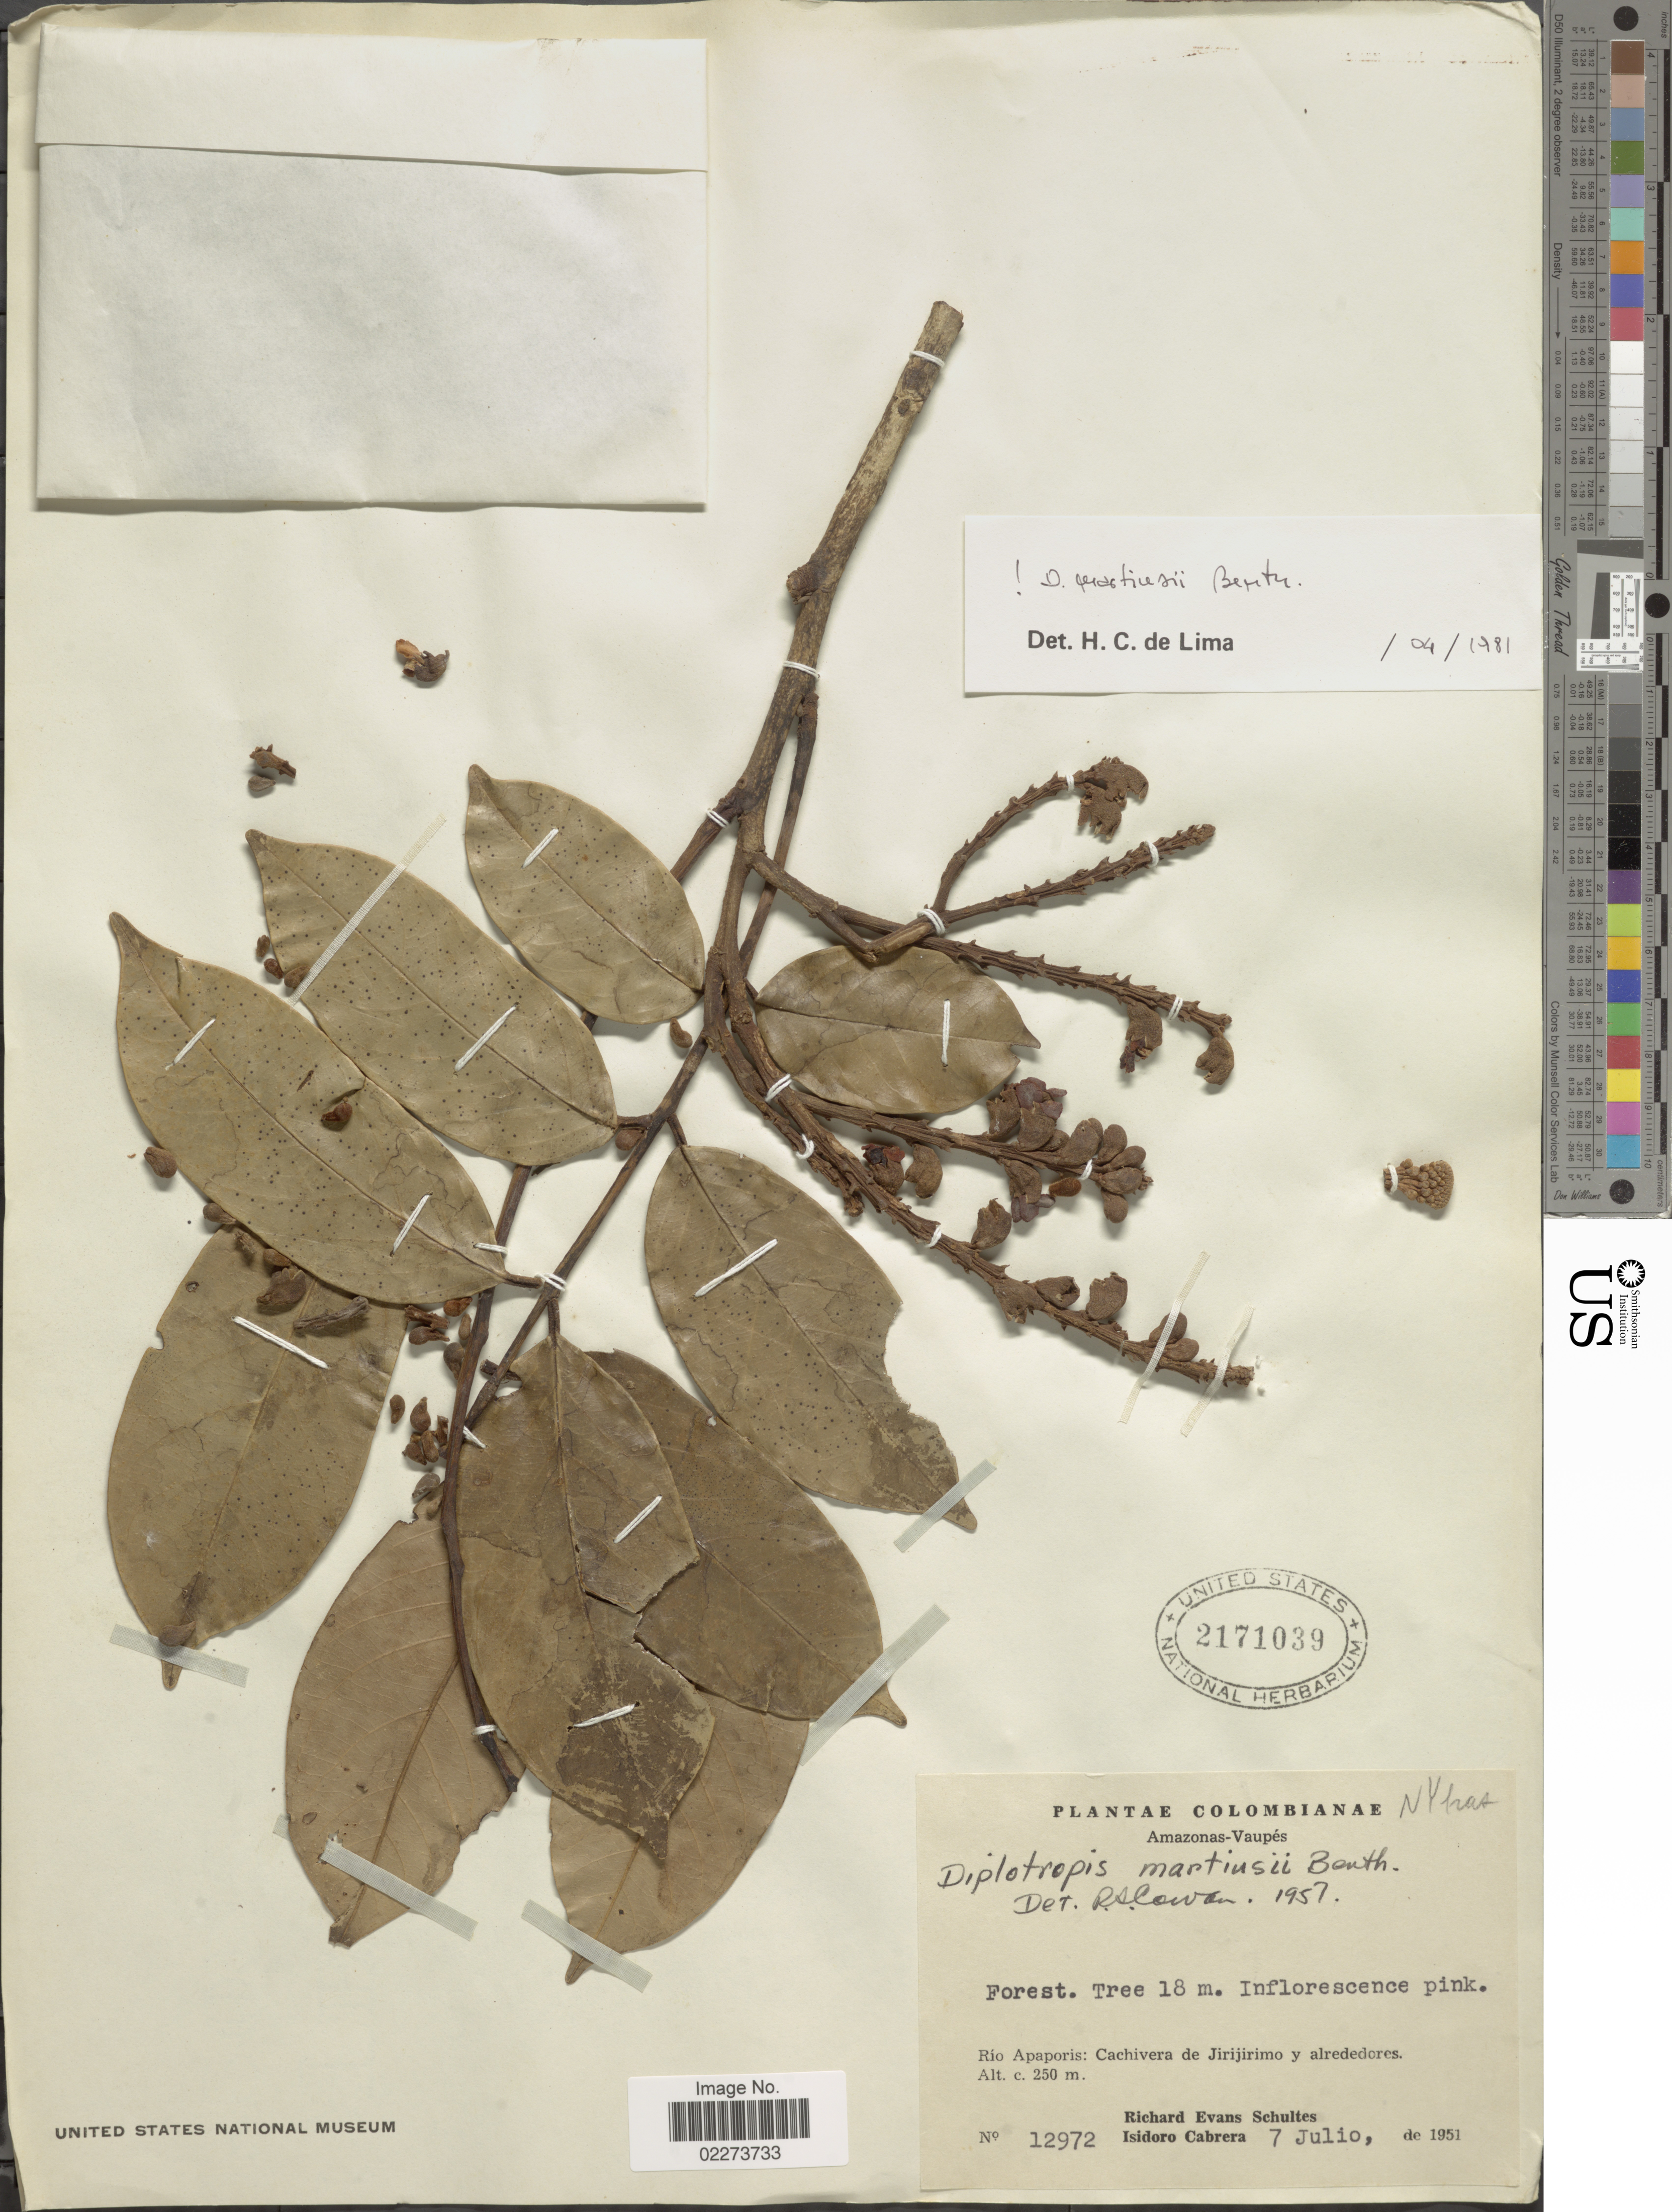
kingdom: Plantae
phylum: Tracheophyta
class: Magnoliopsida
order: Fabales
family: Fabaceae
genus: Diplotropis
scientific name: Diplotropis martiusii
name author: Benth.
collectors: R. E. Schultes & I. Cabrera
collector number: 12972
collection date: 1951-07-07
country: Colombia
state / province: Vaupés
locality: Amazonas - Vaupes,. Rio Apaporis: Cachivera de Jirijirimo y alrededores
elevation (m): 250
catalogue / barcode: US 2171039